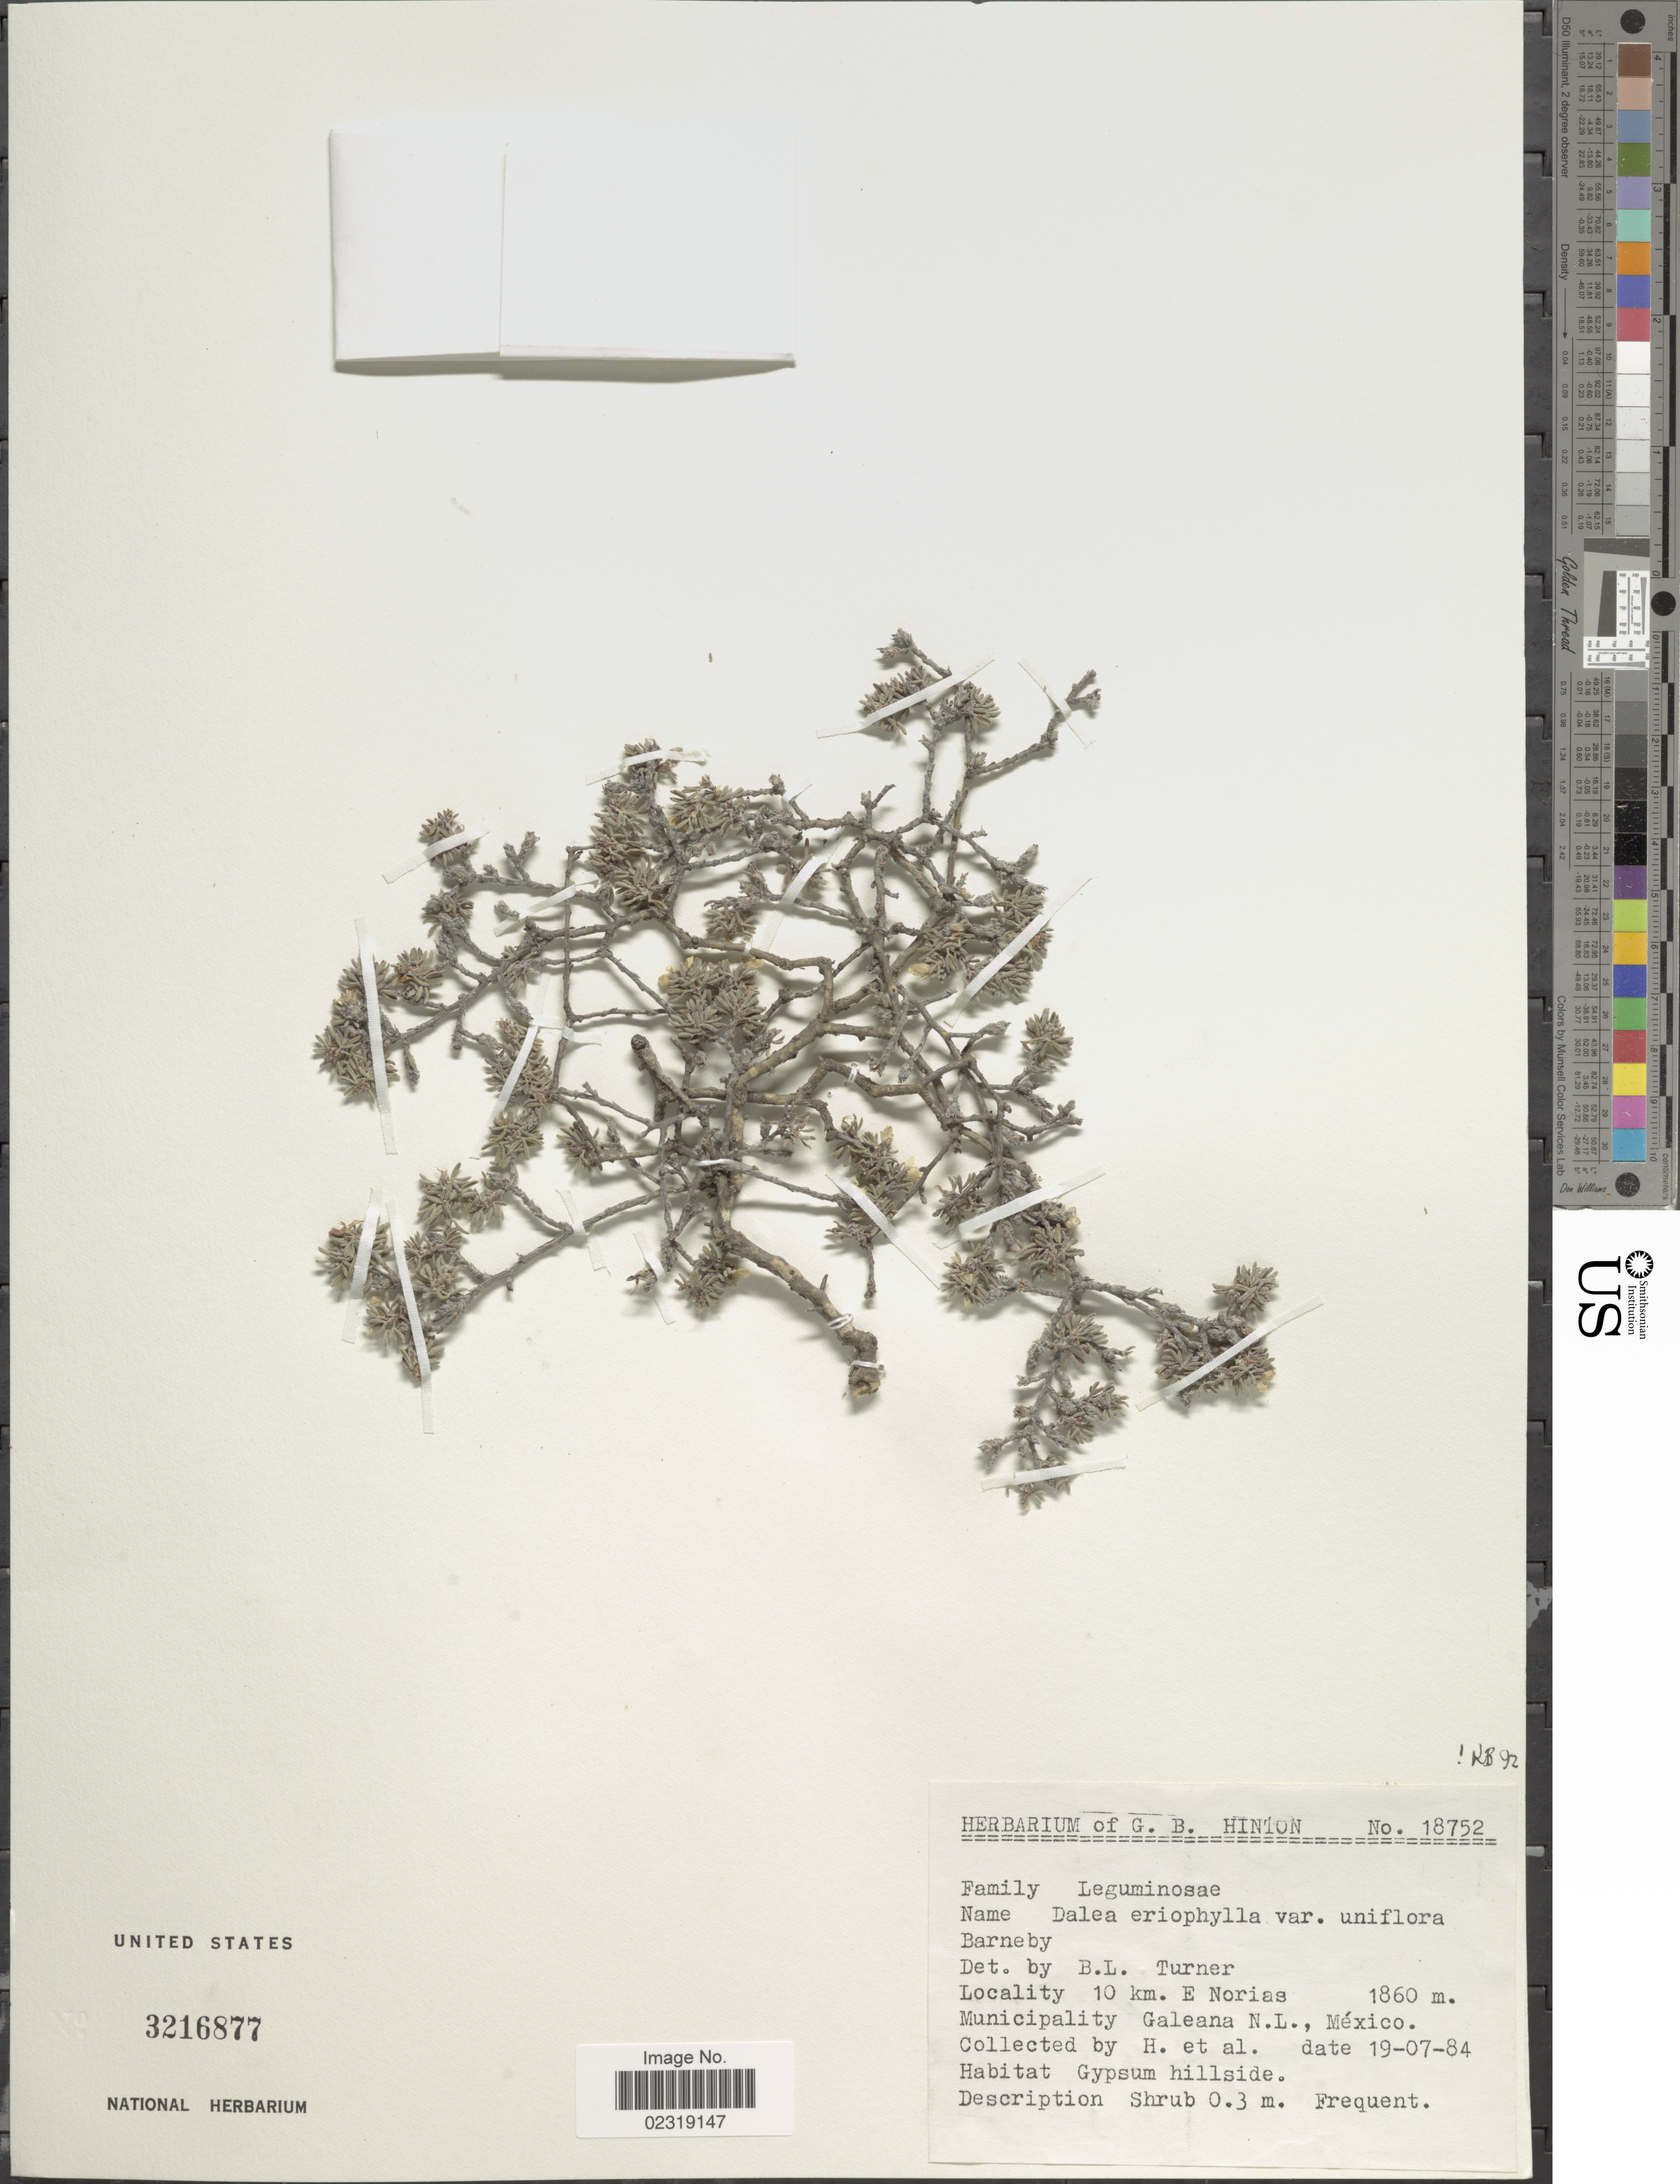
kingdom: Plantae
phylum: Tracheophyta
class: Magnoliopsida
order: Fabales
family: Fabaceae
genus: Dalea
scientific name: Dalea eriophylla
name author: S. Watson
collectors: G. B. Hinton & et al.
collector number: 18752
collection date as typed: Transcribed d/m/y: 19/7/84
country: Mexico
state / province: Nuevo León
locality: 10 km E. Norias, Galeana, N.L. Mexico.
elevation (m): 1860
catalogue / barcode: US 3216877